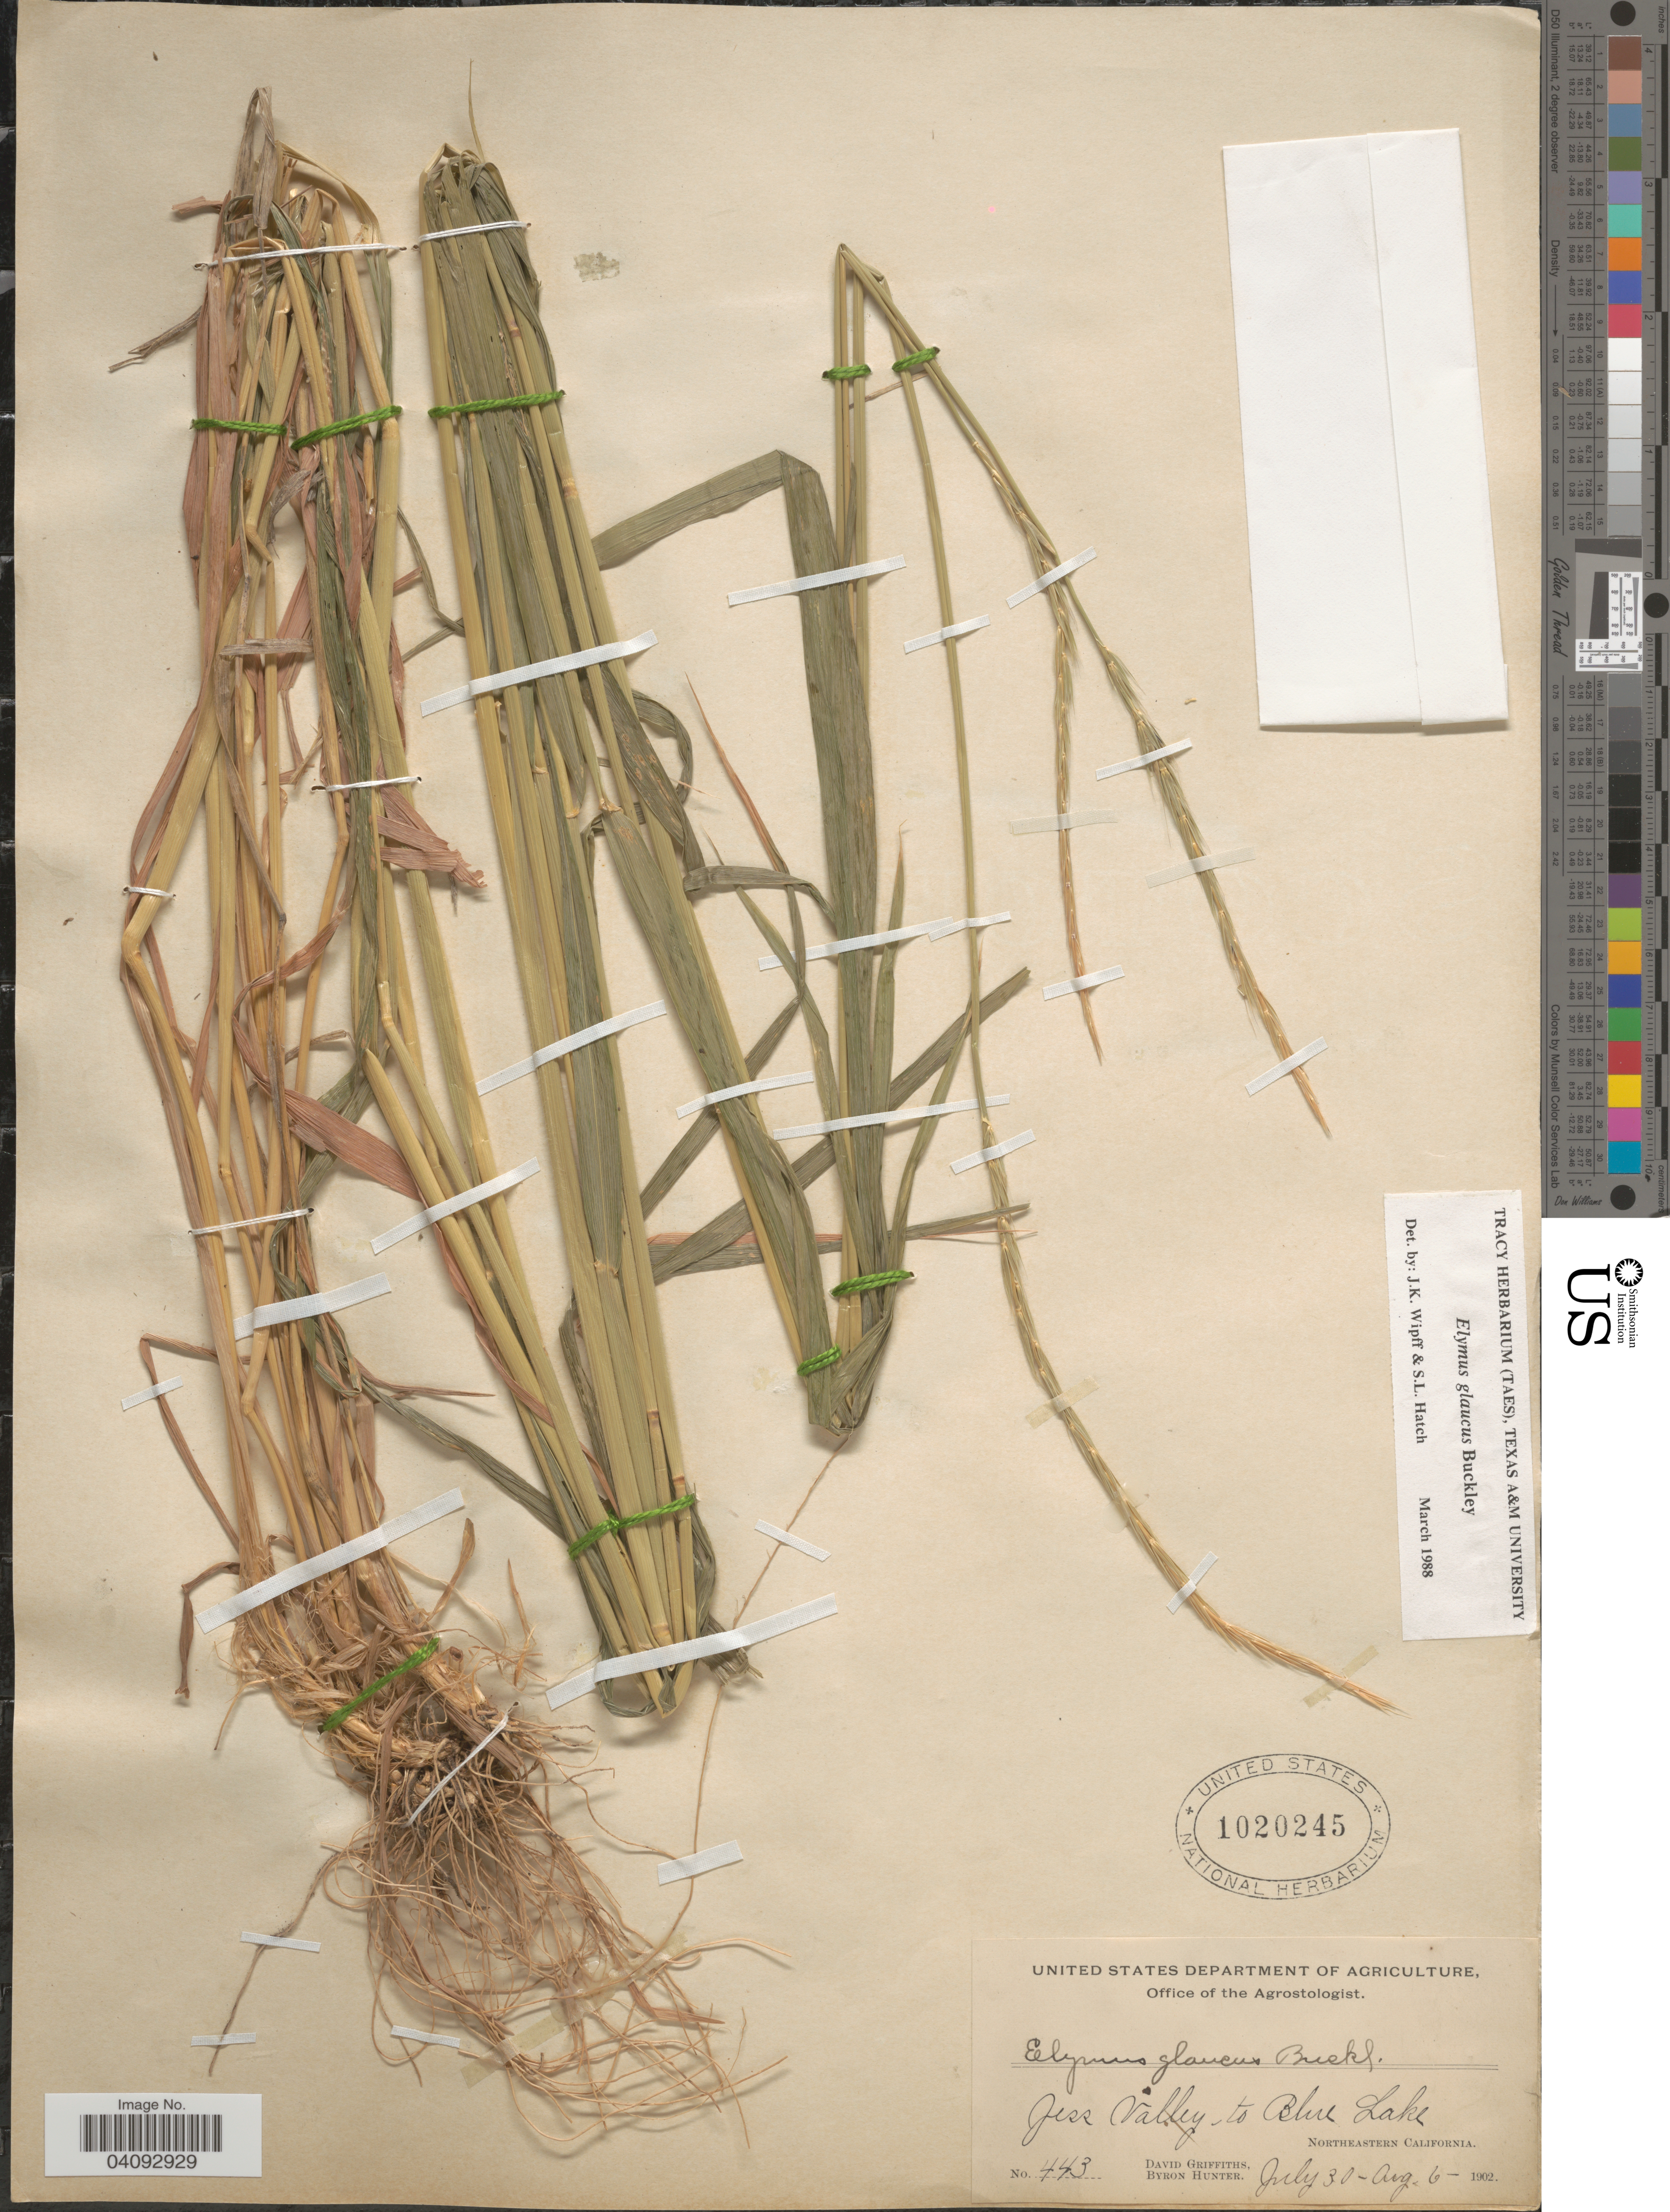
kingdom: Plantae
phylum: Tracheophyta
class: Liliopsida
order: Poales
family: Poaceae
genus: Elymus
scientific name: Elymus glaucus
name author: Buckley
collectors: D. Griffiths & B. Hunter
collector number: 443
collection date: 1902-07-30/1902-08-06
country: United States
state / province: California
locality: Jess Valley to Blue Lake. Northeastern California.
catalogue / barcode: US 1020245